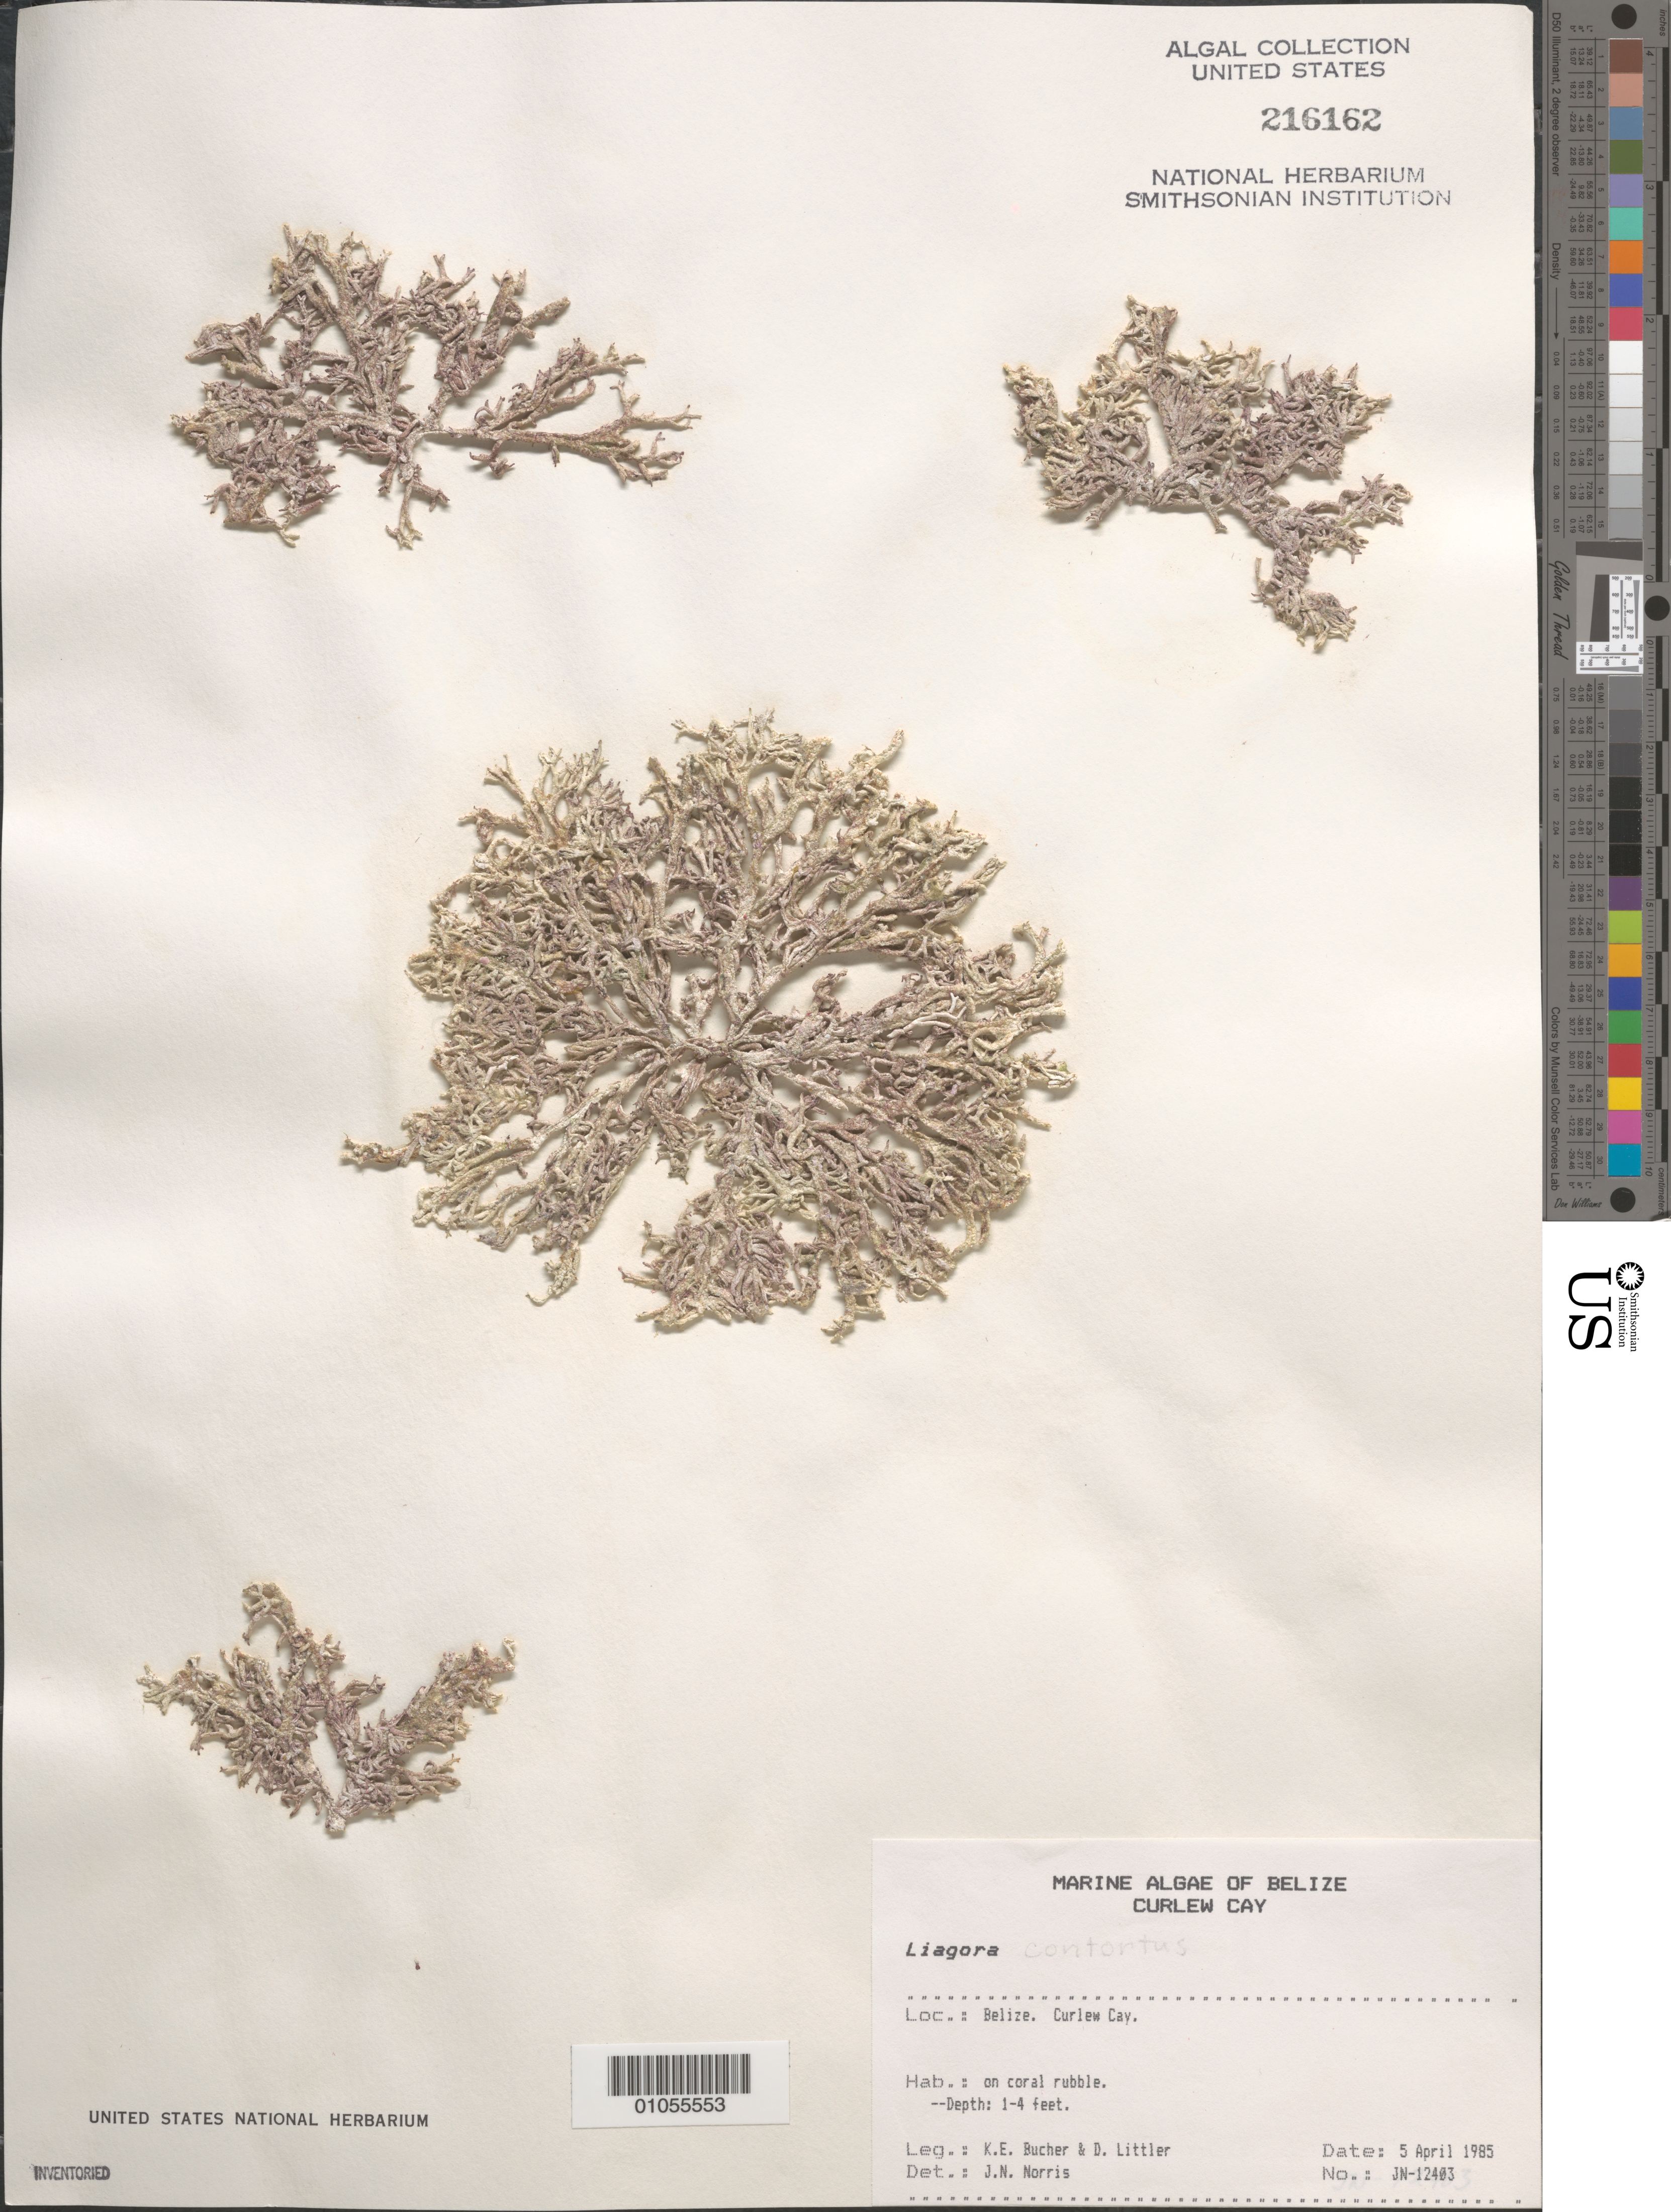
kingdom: Plantae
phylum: Rhodophyta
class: Florideophyceae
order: Nemaliales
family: Liagoraceae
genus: Liagora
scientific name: Liagora sp.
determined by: Norris, James N.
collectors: K. E. Bucher & D. S. Littler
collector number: JN-12403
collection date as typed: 05 Apr 1985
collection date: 1985-04-05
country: Belize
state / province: Stann Creek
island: Curlew Cay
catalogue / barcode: US 216162